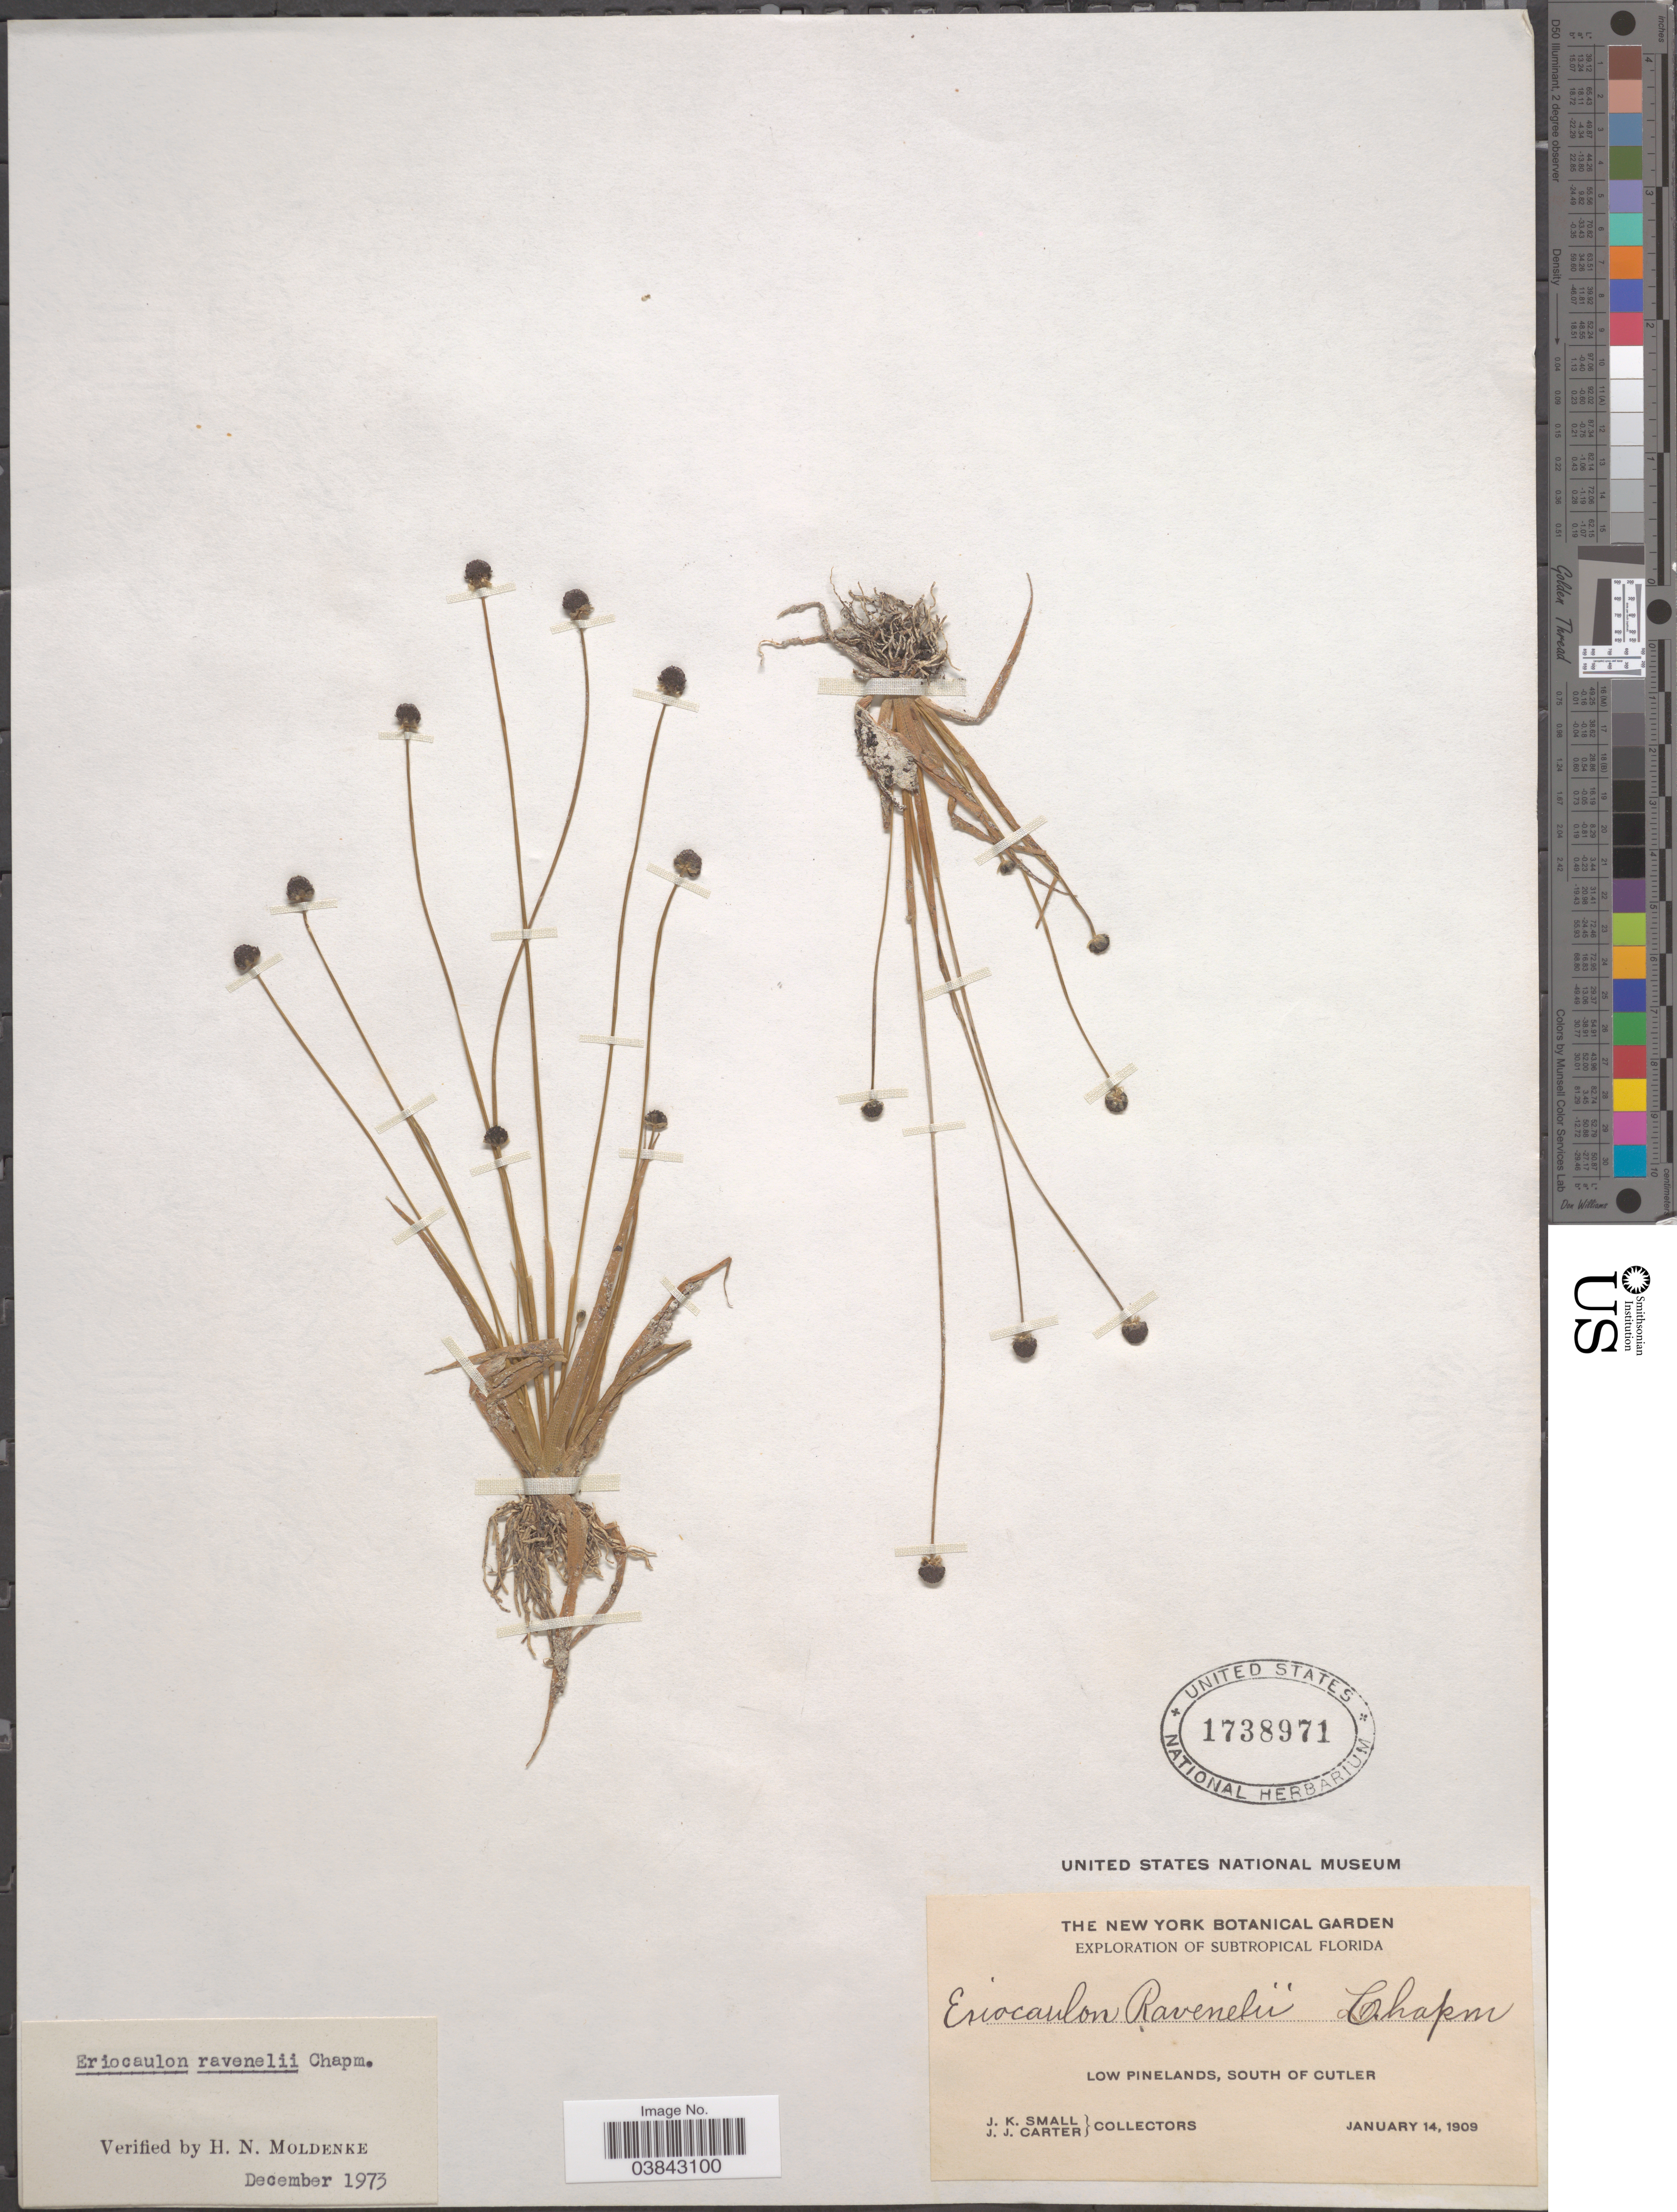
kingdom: Plantae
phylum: Tracheophyta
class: Liliopsida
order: Poales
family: Eriocaulaceae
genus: Eriocaulon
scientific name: Eriocaulon ravenelii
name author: Chapm.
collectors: J. K. Small & J. Carter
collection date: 1909-01-14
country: United States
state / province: Florida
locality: Subtropical Florida. Low pinelands, South of Cutler.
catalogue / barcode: US 1738971